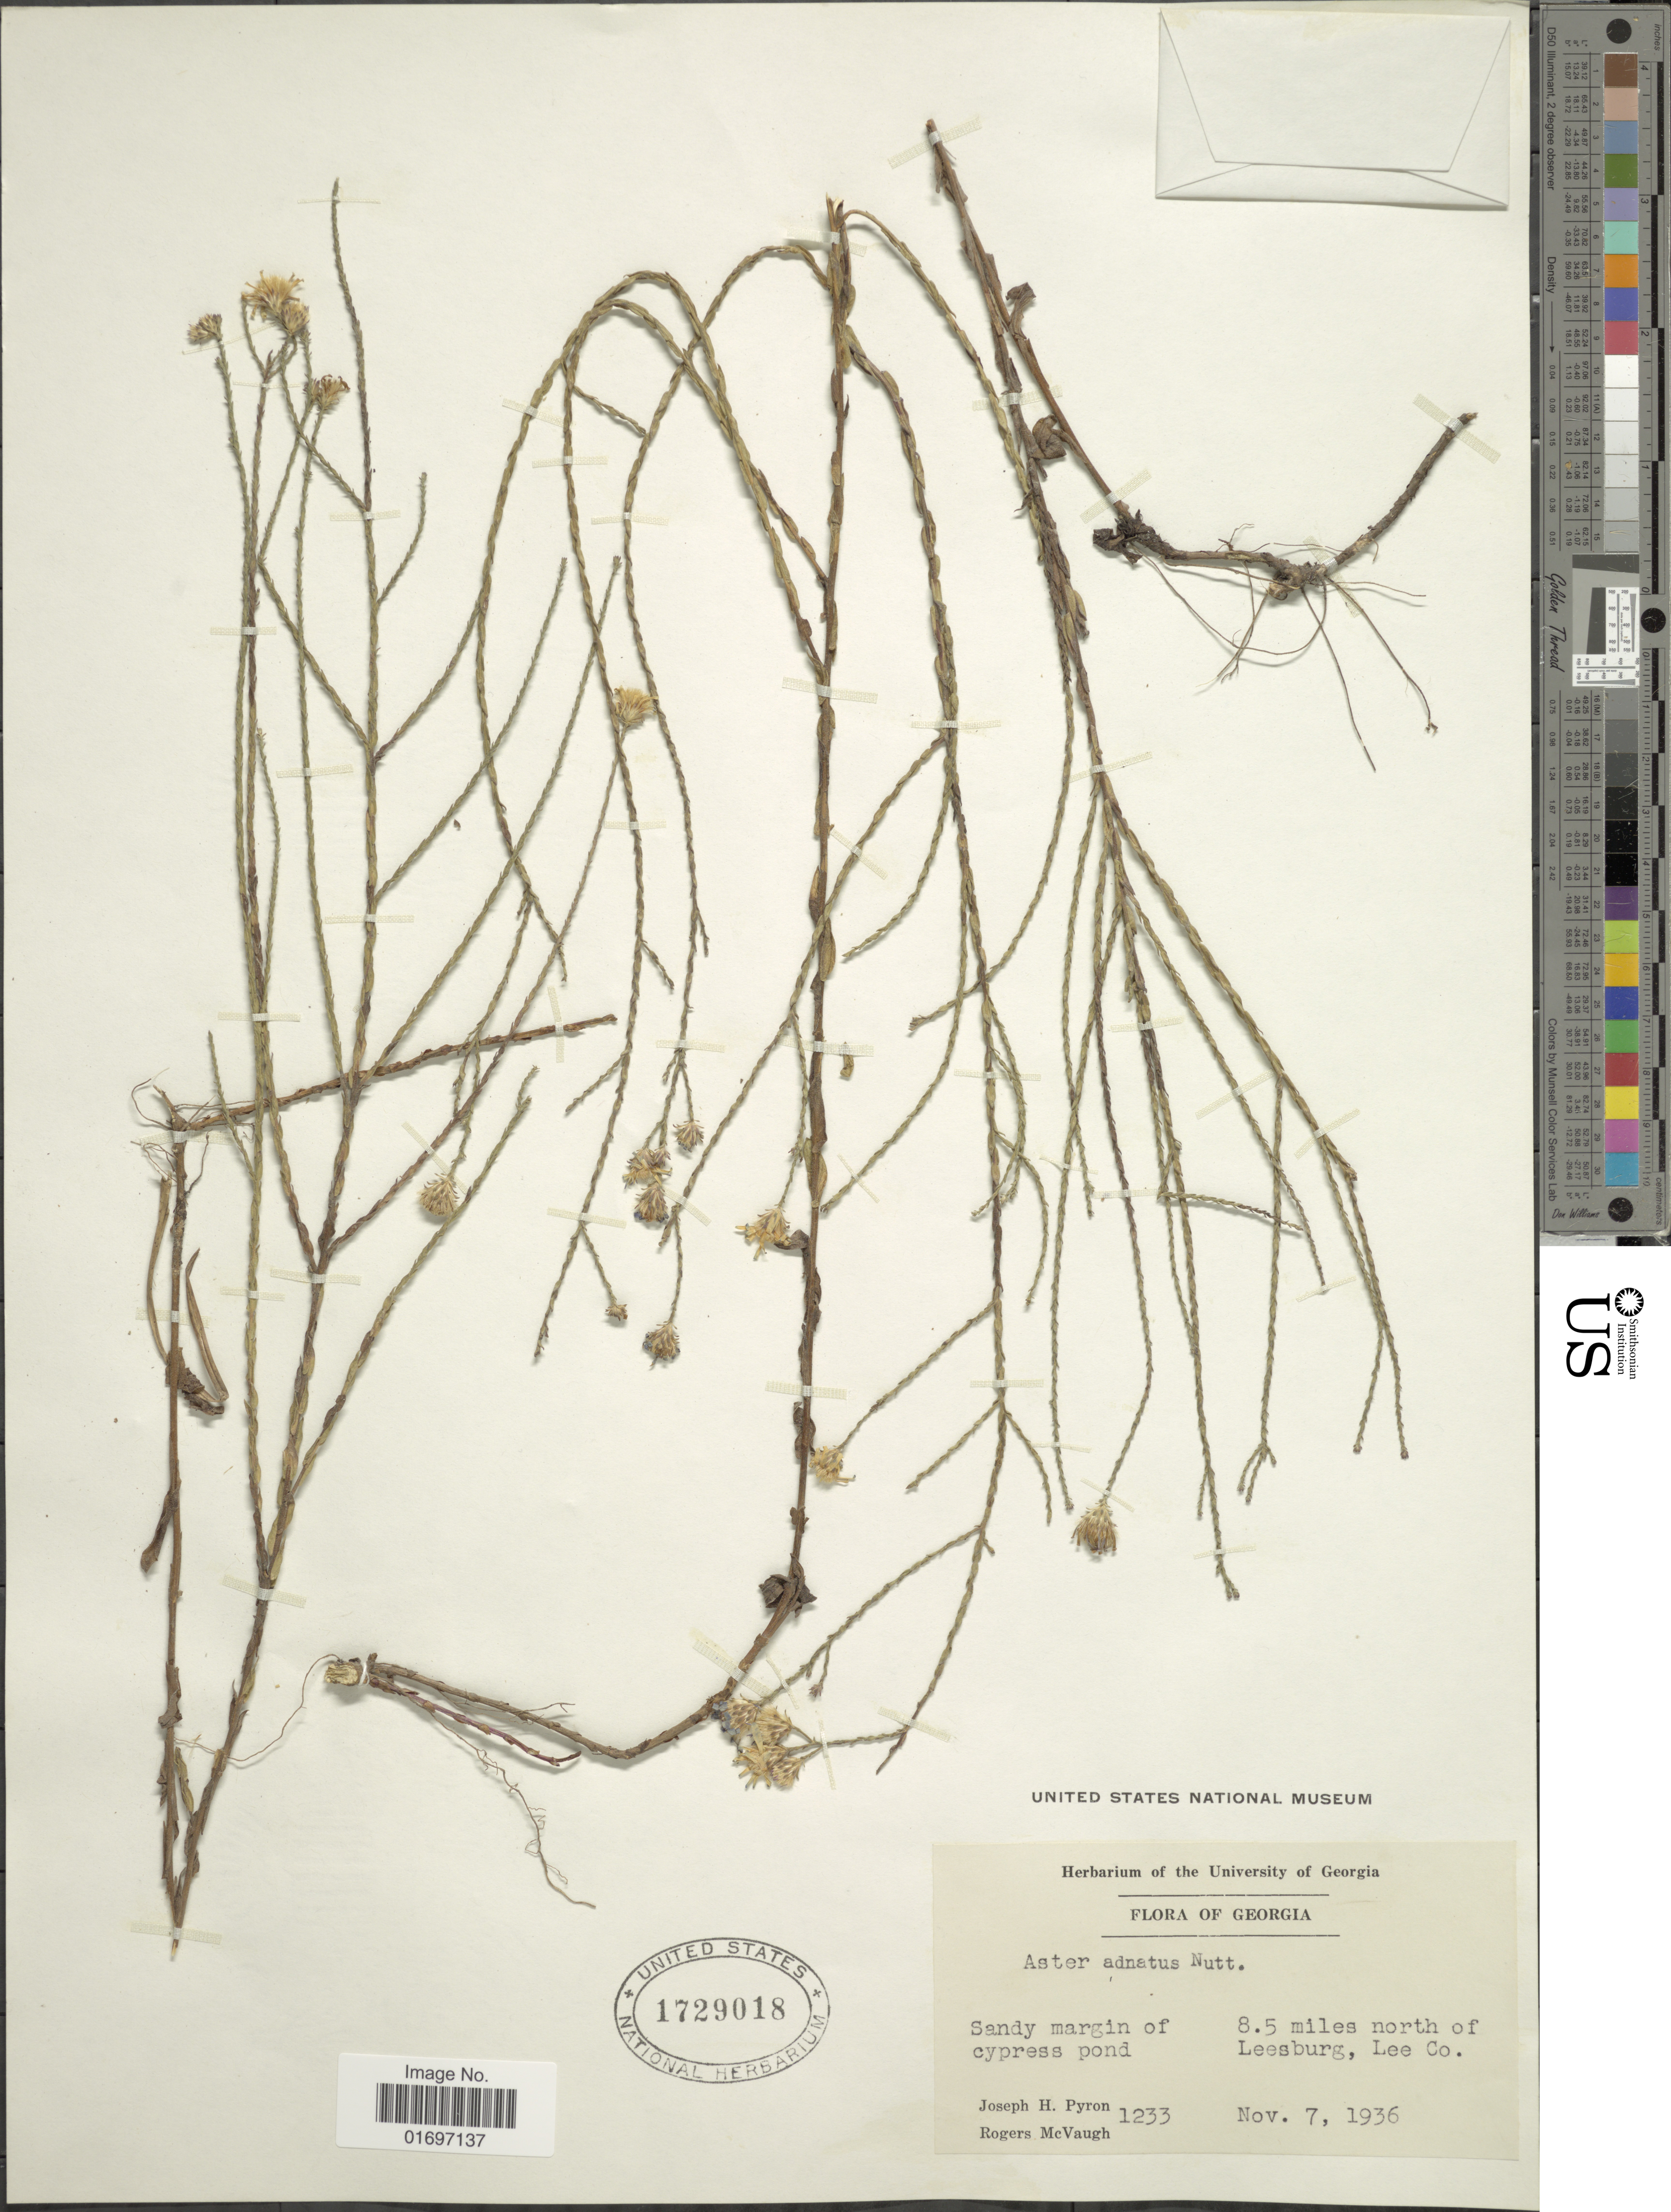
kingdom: Plantae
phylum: Tracheophyta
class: Magnoliopsida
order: Asterales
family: Asteraceae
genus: Symphyotrichum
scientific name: Symphyotrichum adnatum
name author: (Nutt.) G.L. Nesom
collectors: J. H. Pyron & R. McVaugh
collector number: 1233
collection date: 1936-11-07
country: United States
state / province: Georgia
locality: Feorgia. Sandy margin of cypress pond. 8.5 miles north of Leesburg, Lee Co.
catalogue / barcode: US 1729018